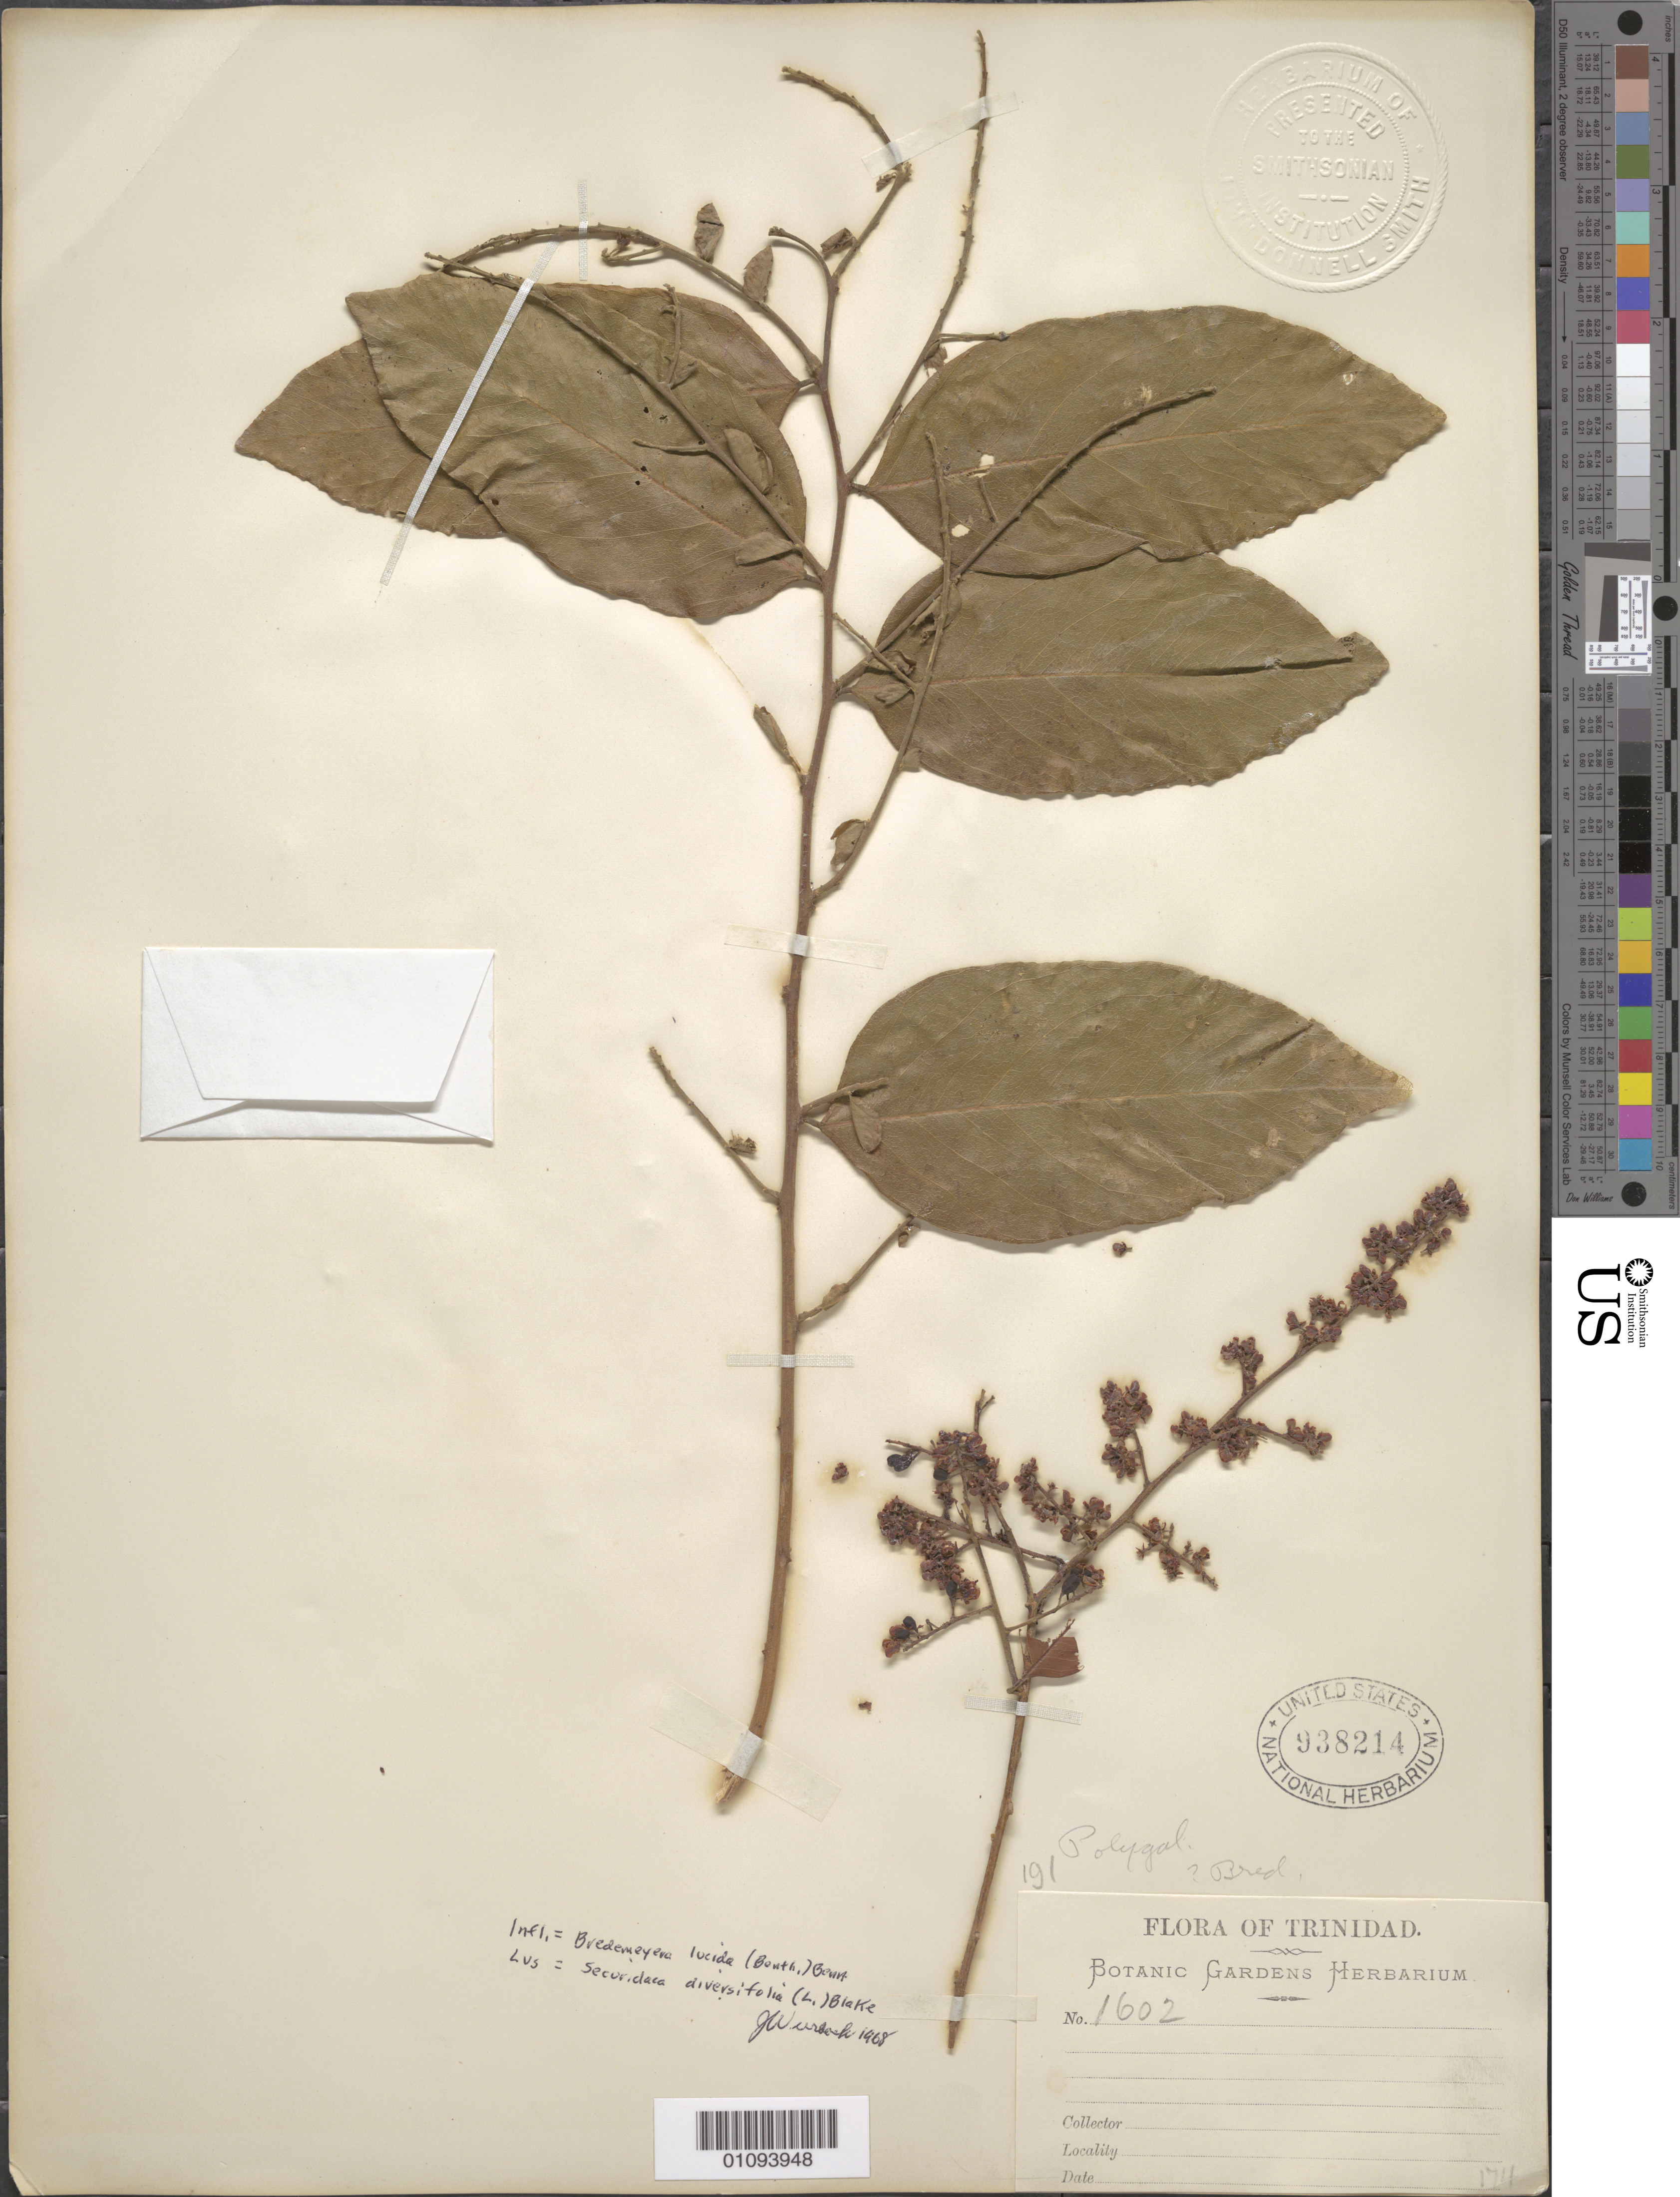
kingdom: Plantae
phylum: Tracheophyta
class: Magnoliopsida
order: Fabales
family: Polygalaceae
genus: Bredemeyera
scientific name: Bredemeyera lucida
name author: (Benth.) Klotzsch ex Hassk.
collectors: Botanic Gardens Herbarium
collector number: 1602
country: Trinidad and Tobago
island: Trinidad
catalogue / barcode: US 938214